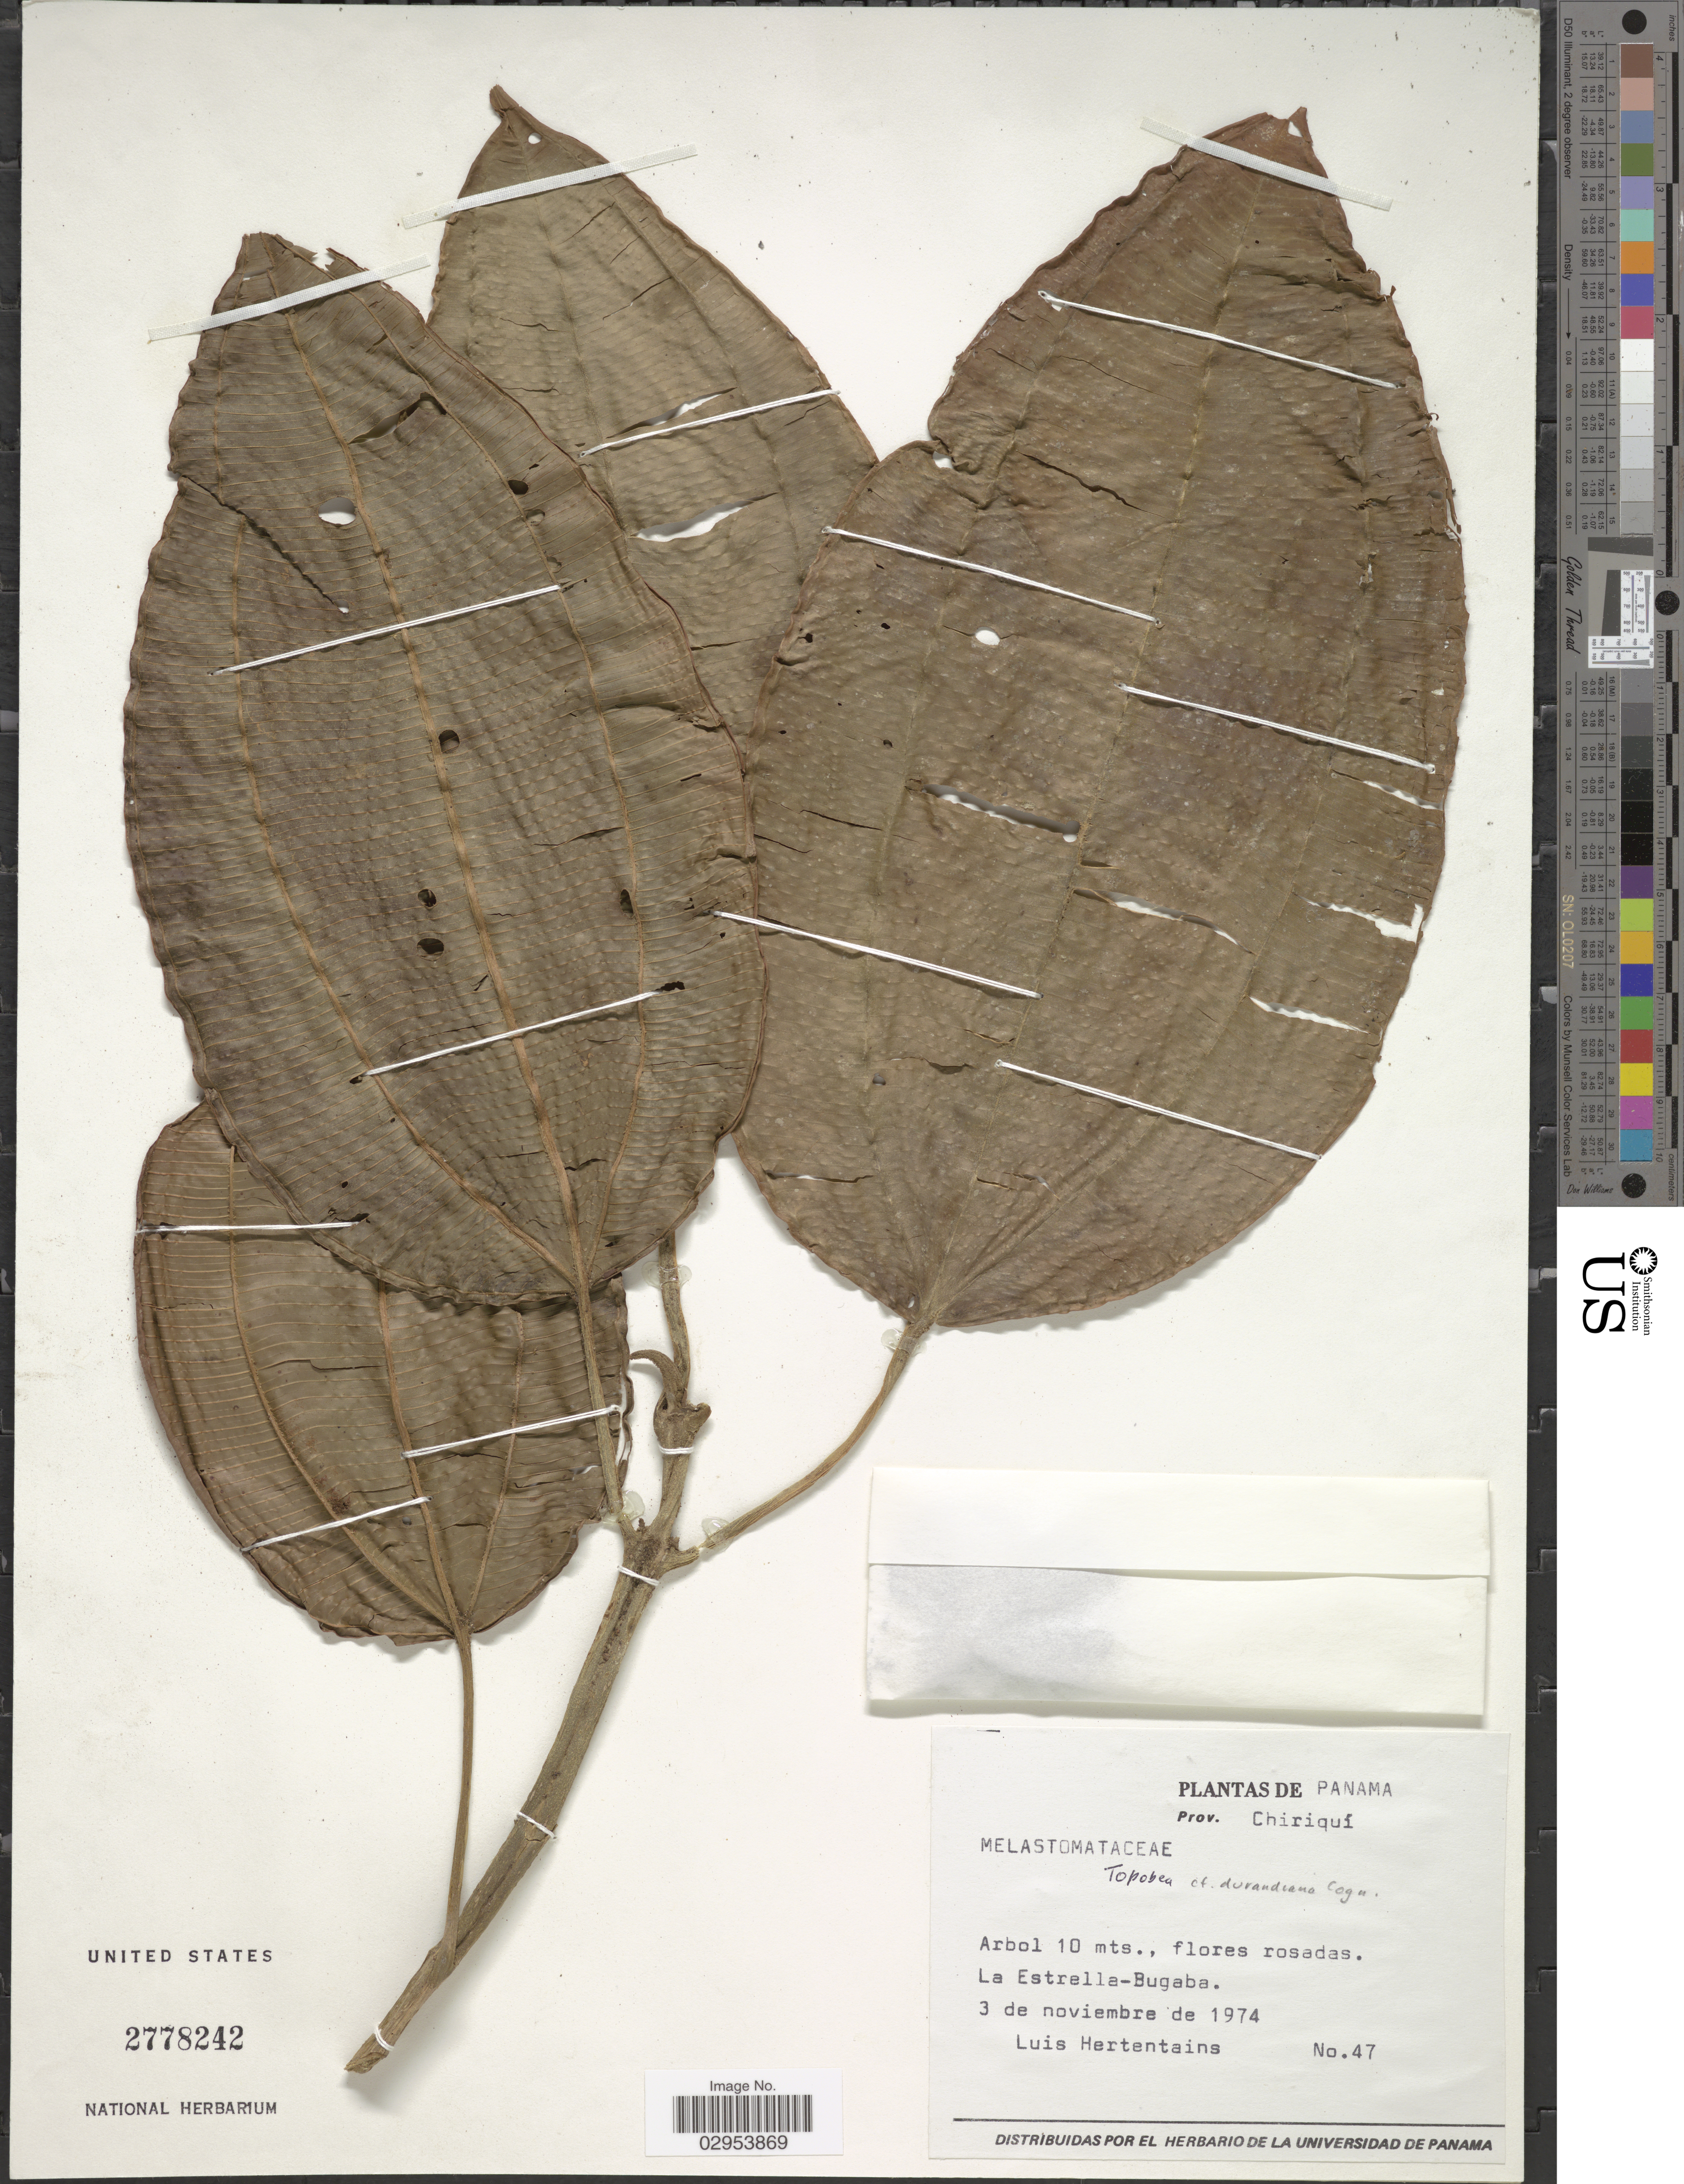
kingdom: Plantae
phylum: Tracheophyta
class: Magnoliopsida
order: Myrtales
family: Melastomataceae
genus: Topobea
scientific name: Topobea maurofernandeziana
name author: Cogn.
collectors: L. Hertentains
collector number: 47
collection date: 1974-11-03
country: Panama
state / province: Chiriqui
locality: La Estrella - Bugaba.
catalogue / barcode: US 2778242